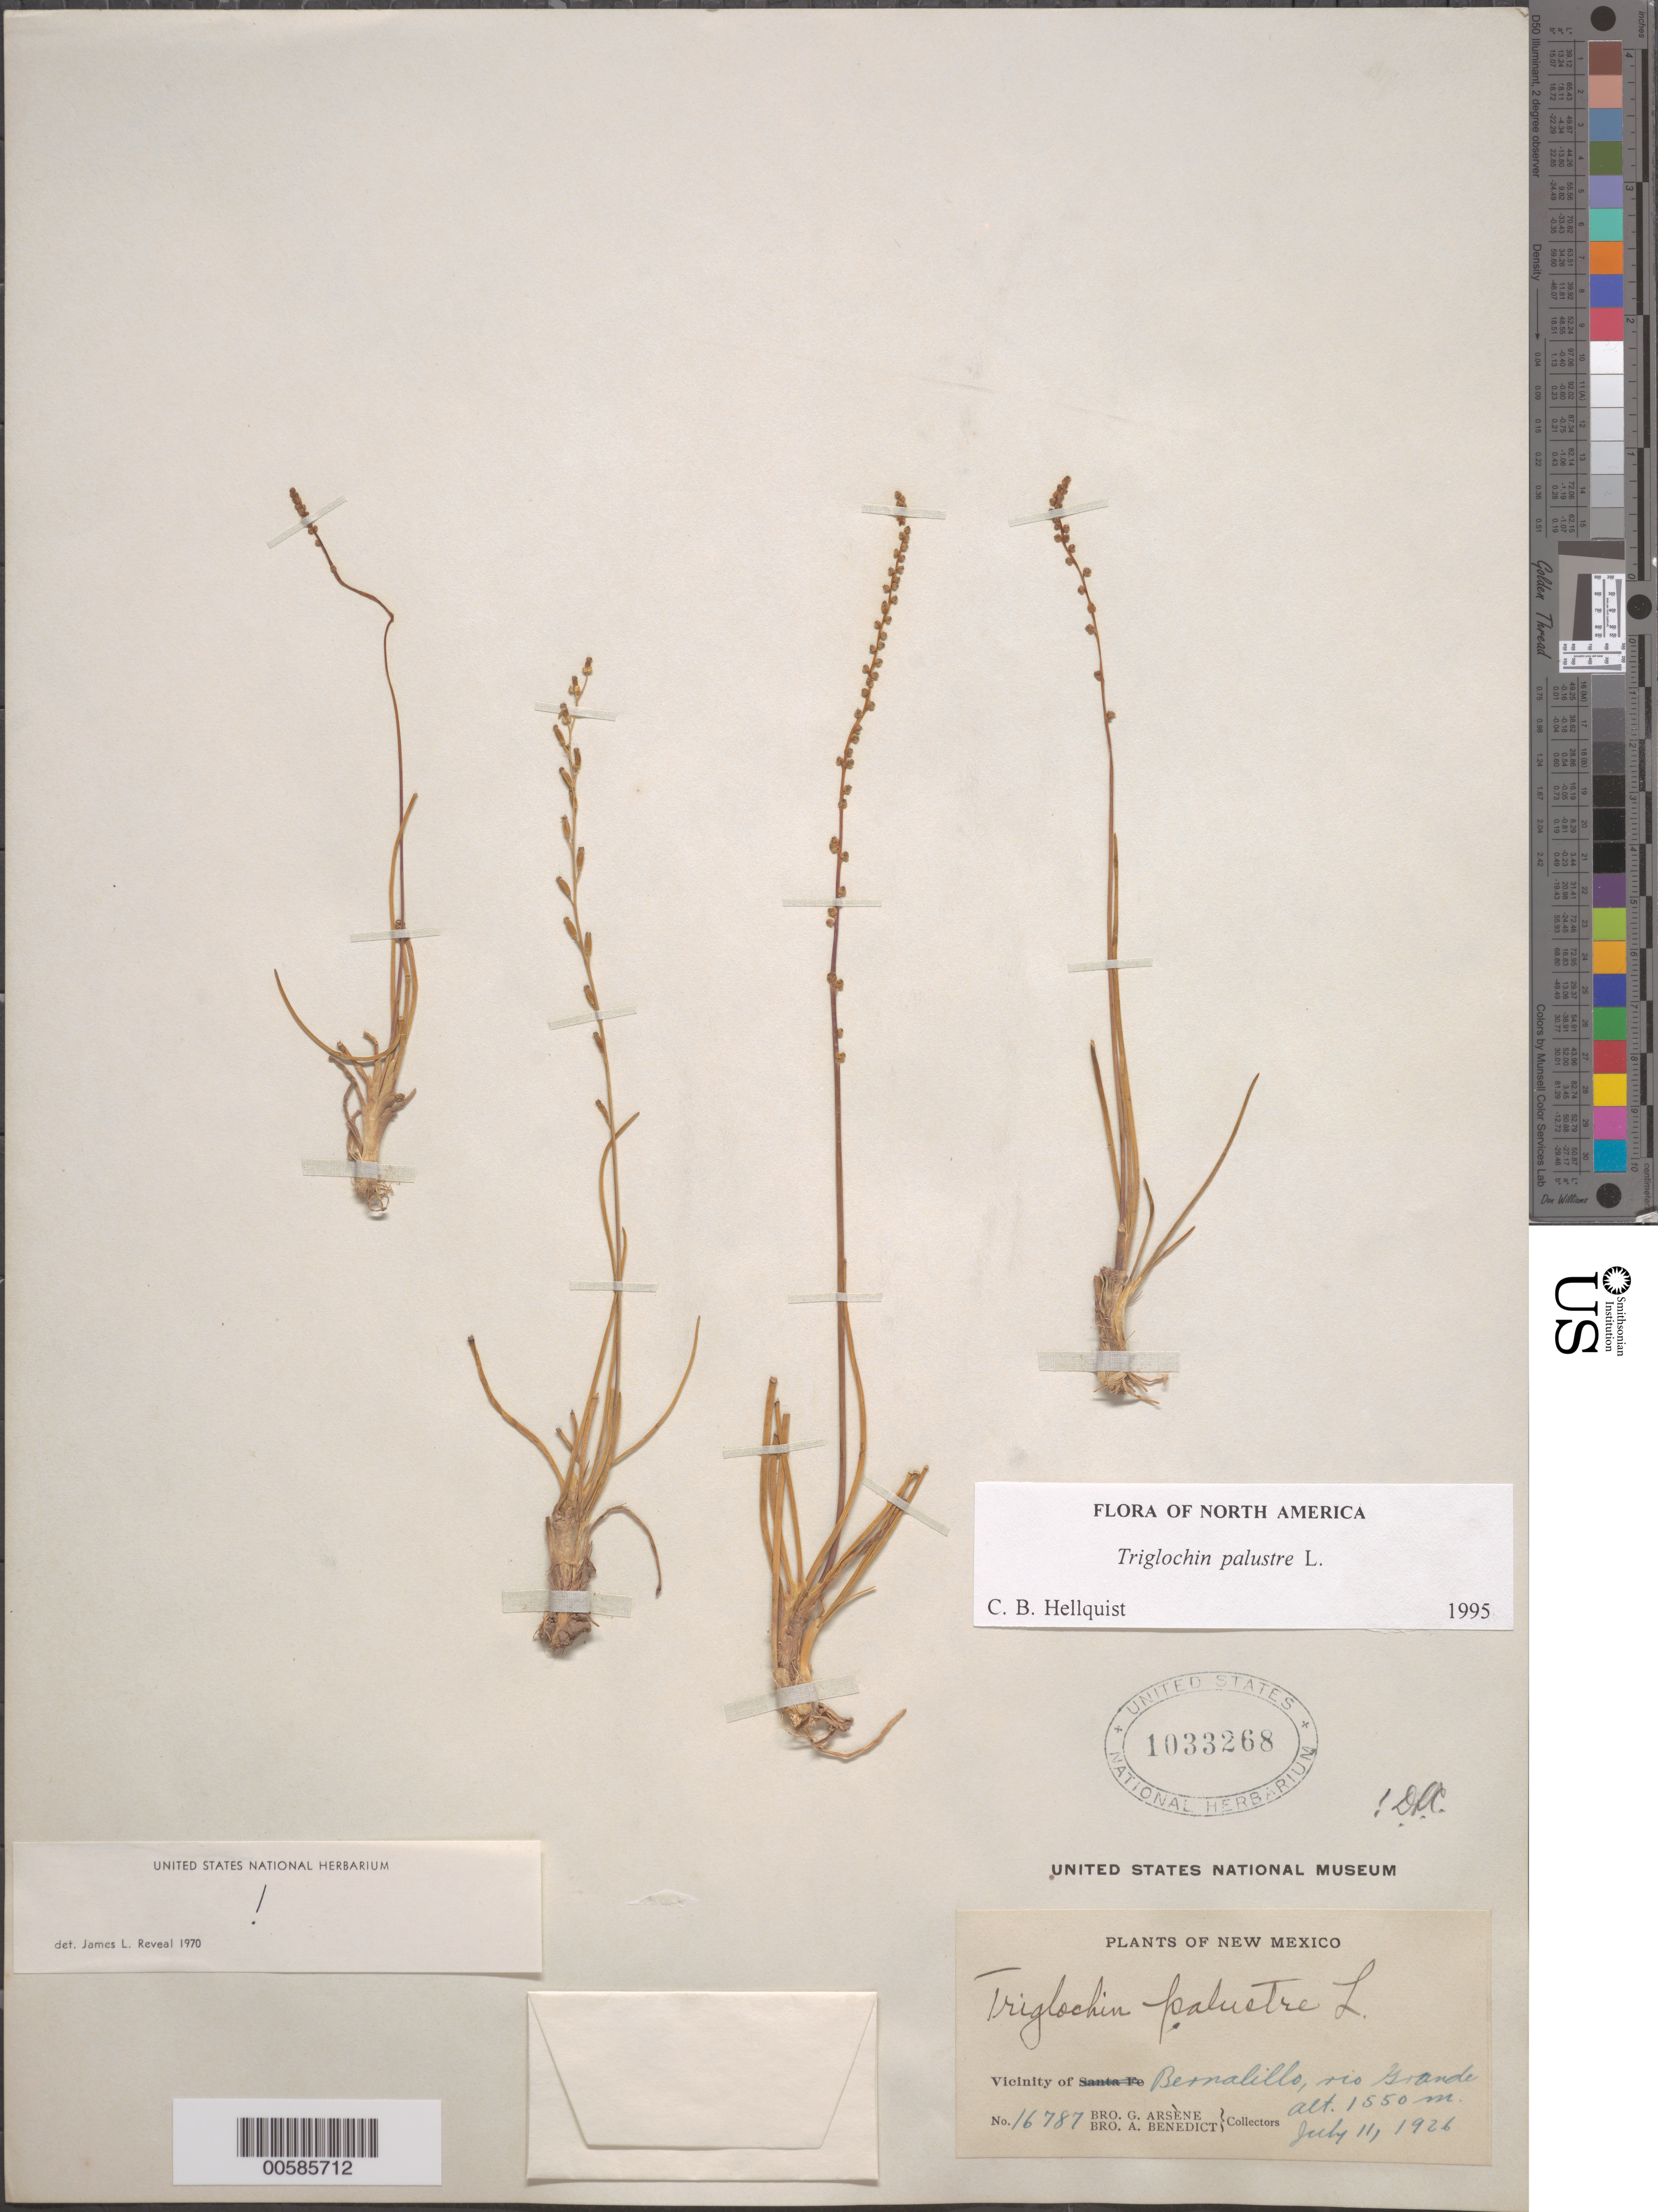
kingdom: Plantae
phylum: Tracheophyta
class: Liliopsida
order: Alismatales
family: Juncaginaceae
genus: Triglochin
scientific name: Triglochin palustris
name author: L.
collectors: Bro. G. Arsène & Bro. Benedict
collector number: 16787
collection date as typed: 11 Jul 1926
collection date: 1926-07-11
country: United States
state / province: New Mexico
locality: Rio Grande, Bernalillo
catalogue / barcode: US 1033268